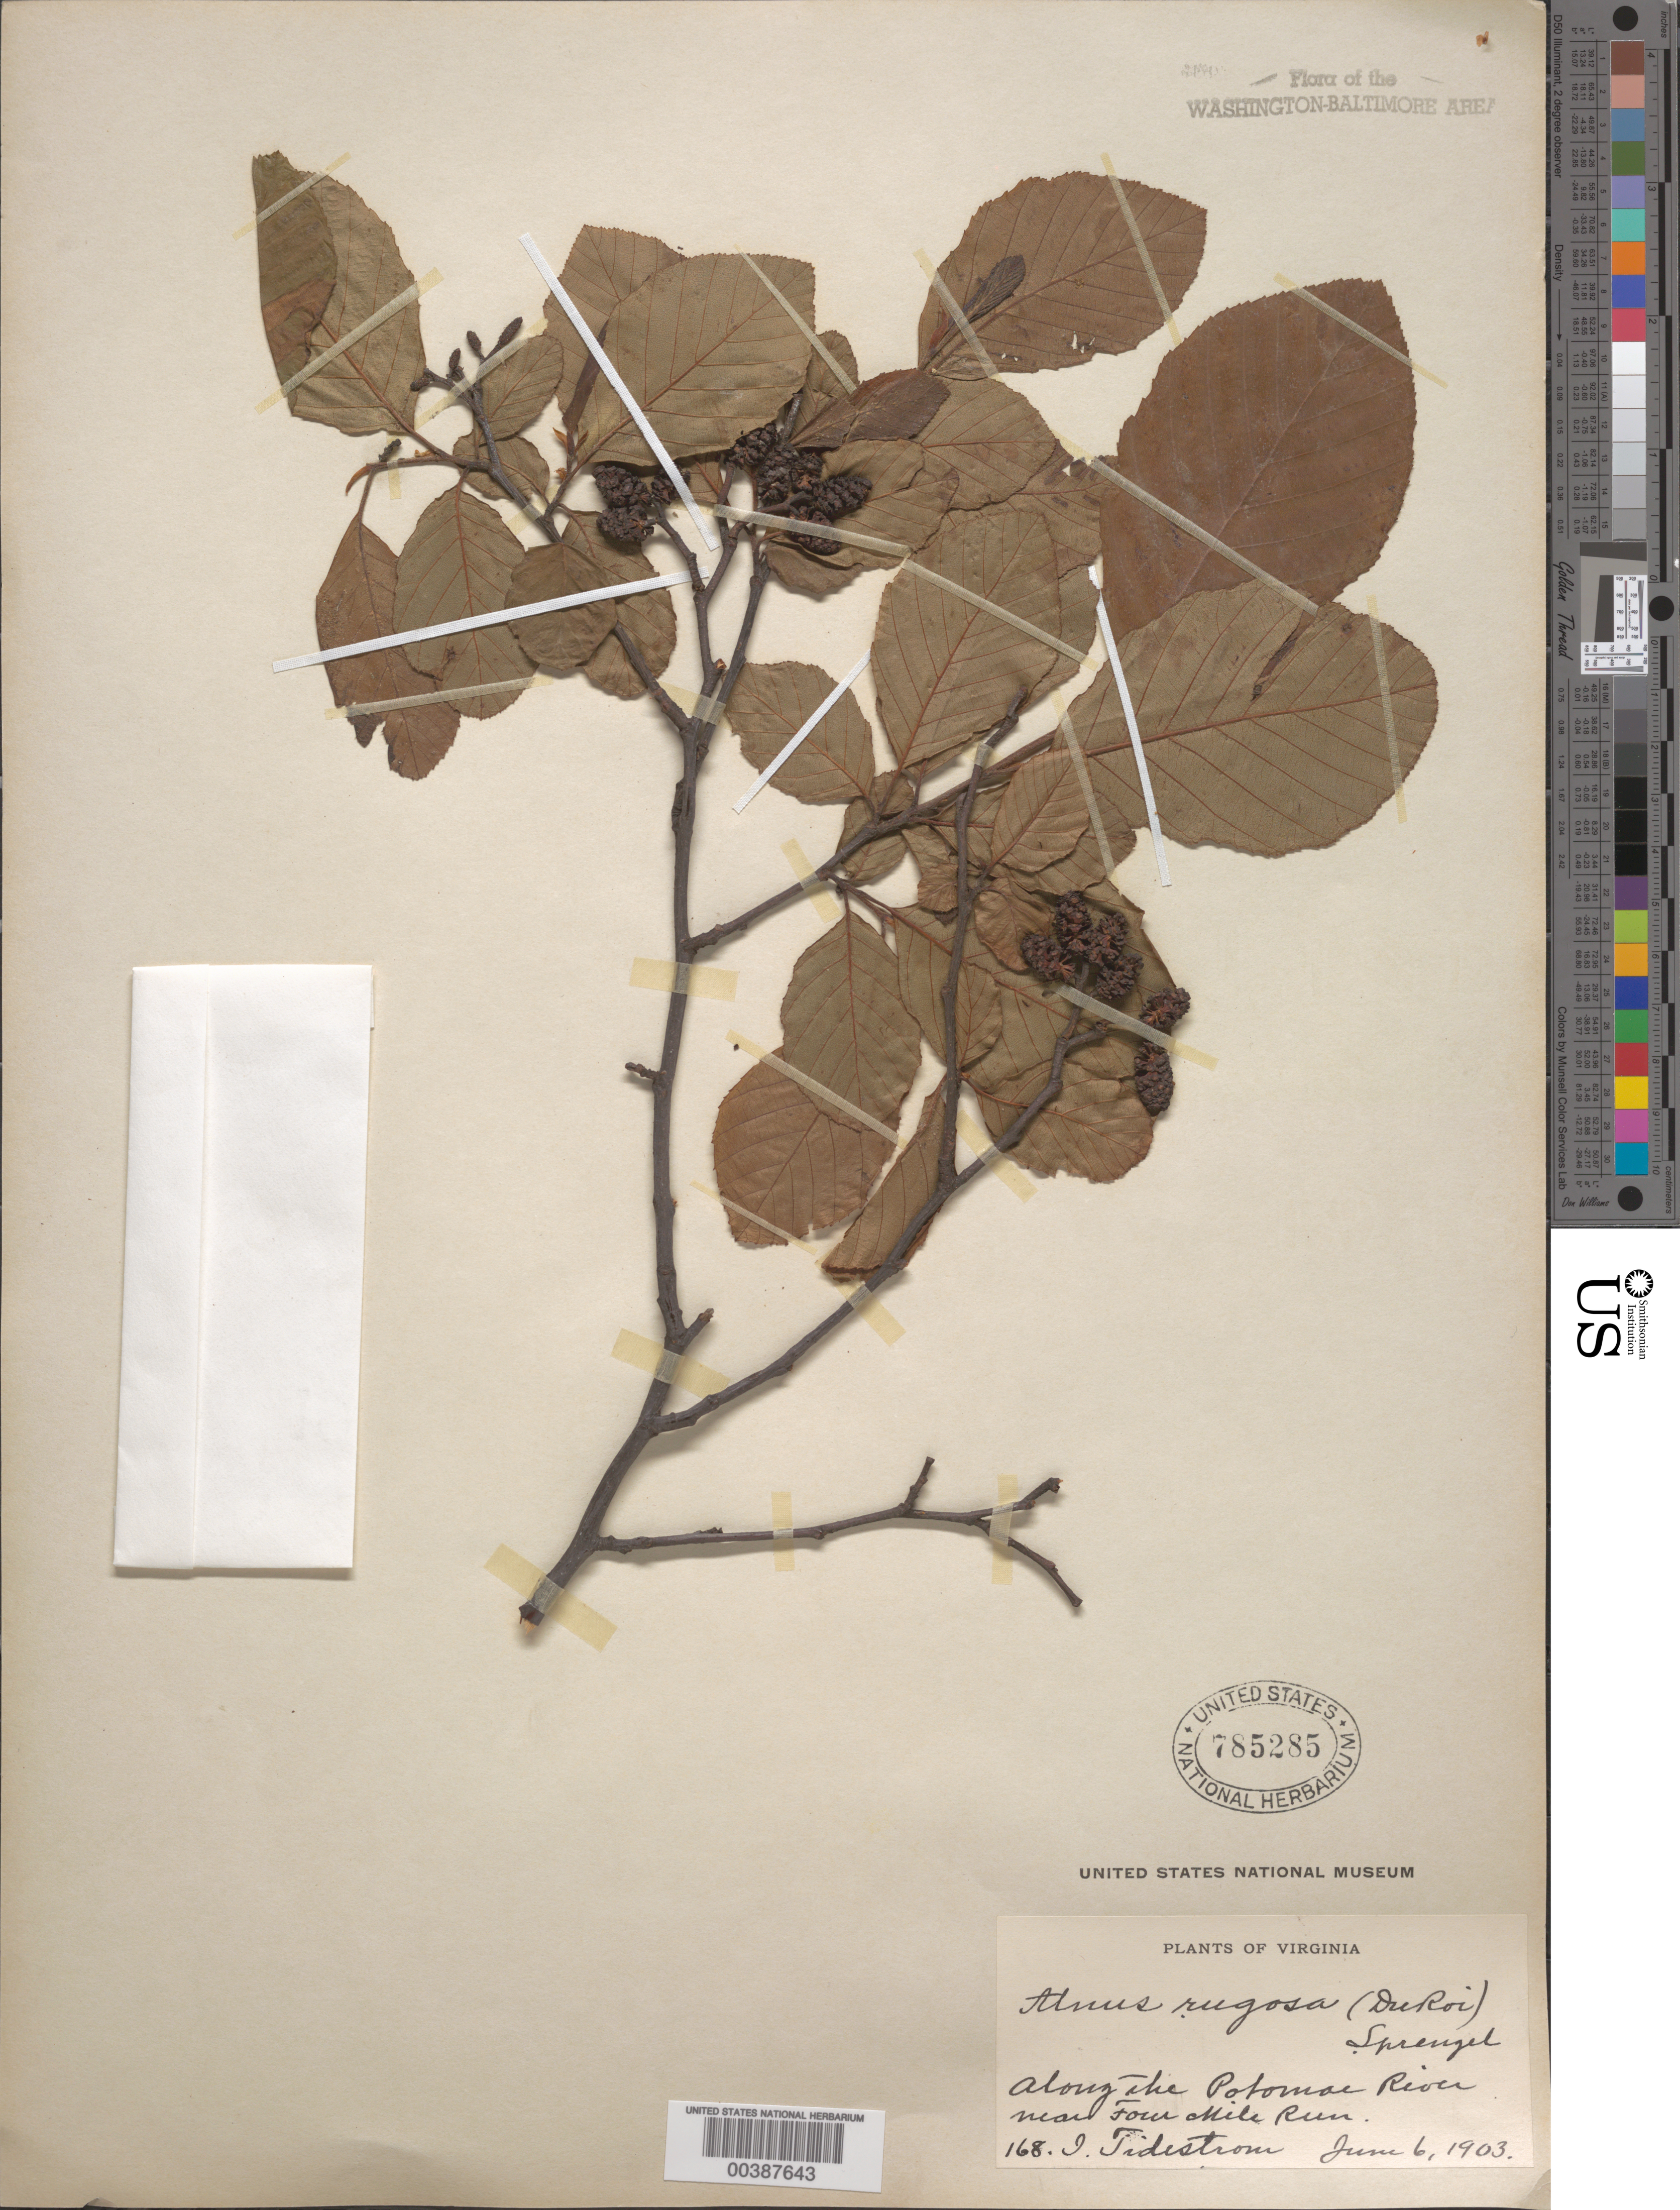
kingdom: Plantae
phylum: Tracheophyta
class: Magnoliopsida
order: Fagales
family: Betulaceae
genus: Alnus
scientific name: Alnus serrulata var. vulgaris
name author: Fernald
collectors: I. F. Tidestrom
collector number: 168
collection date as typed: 06 Jun 1903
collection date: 1903-06-06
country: United States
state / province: Virginia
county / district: Arlington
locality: Potomac River, near Four Mile Run C. & O. Canal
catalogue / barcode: US 785285